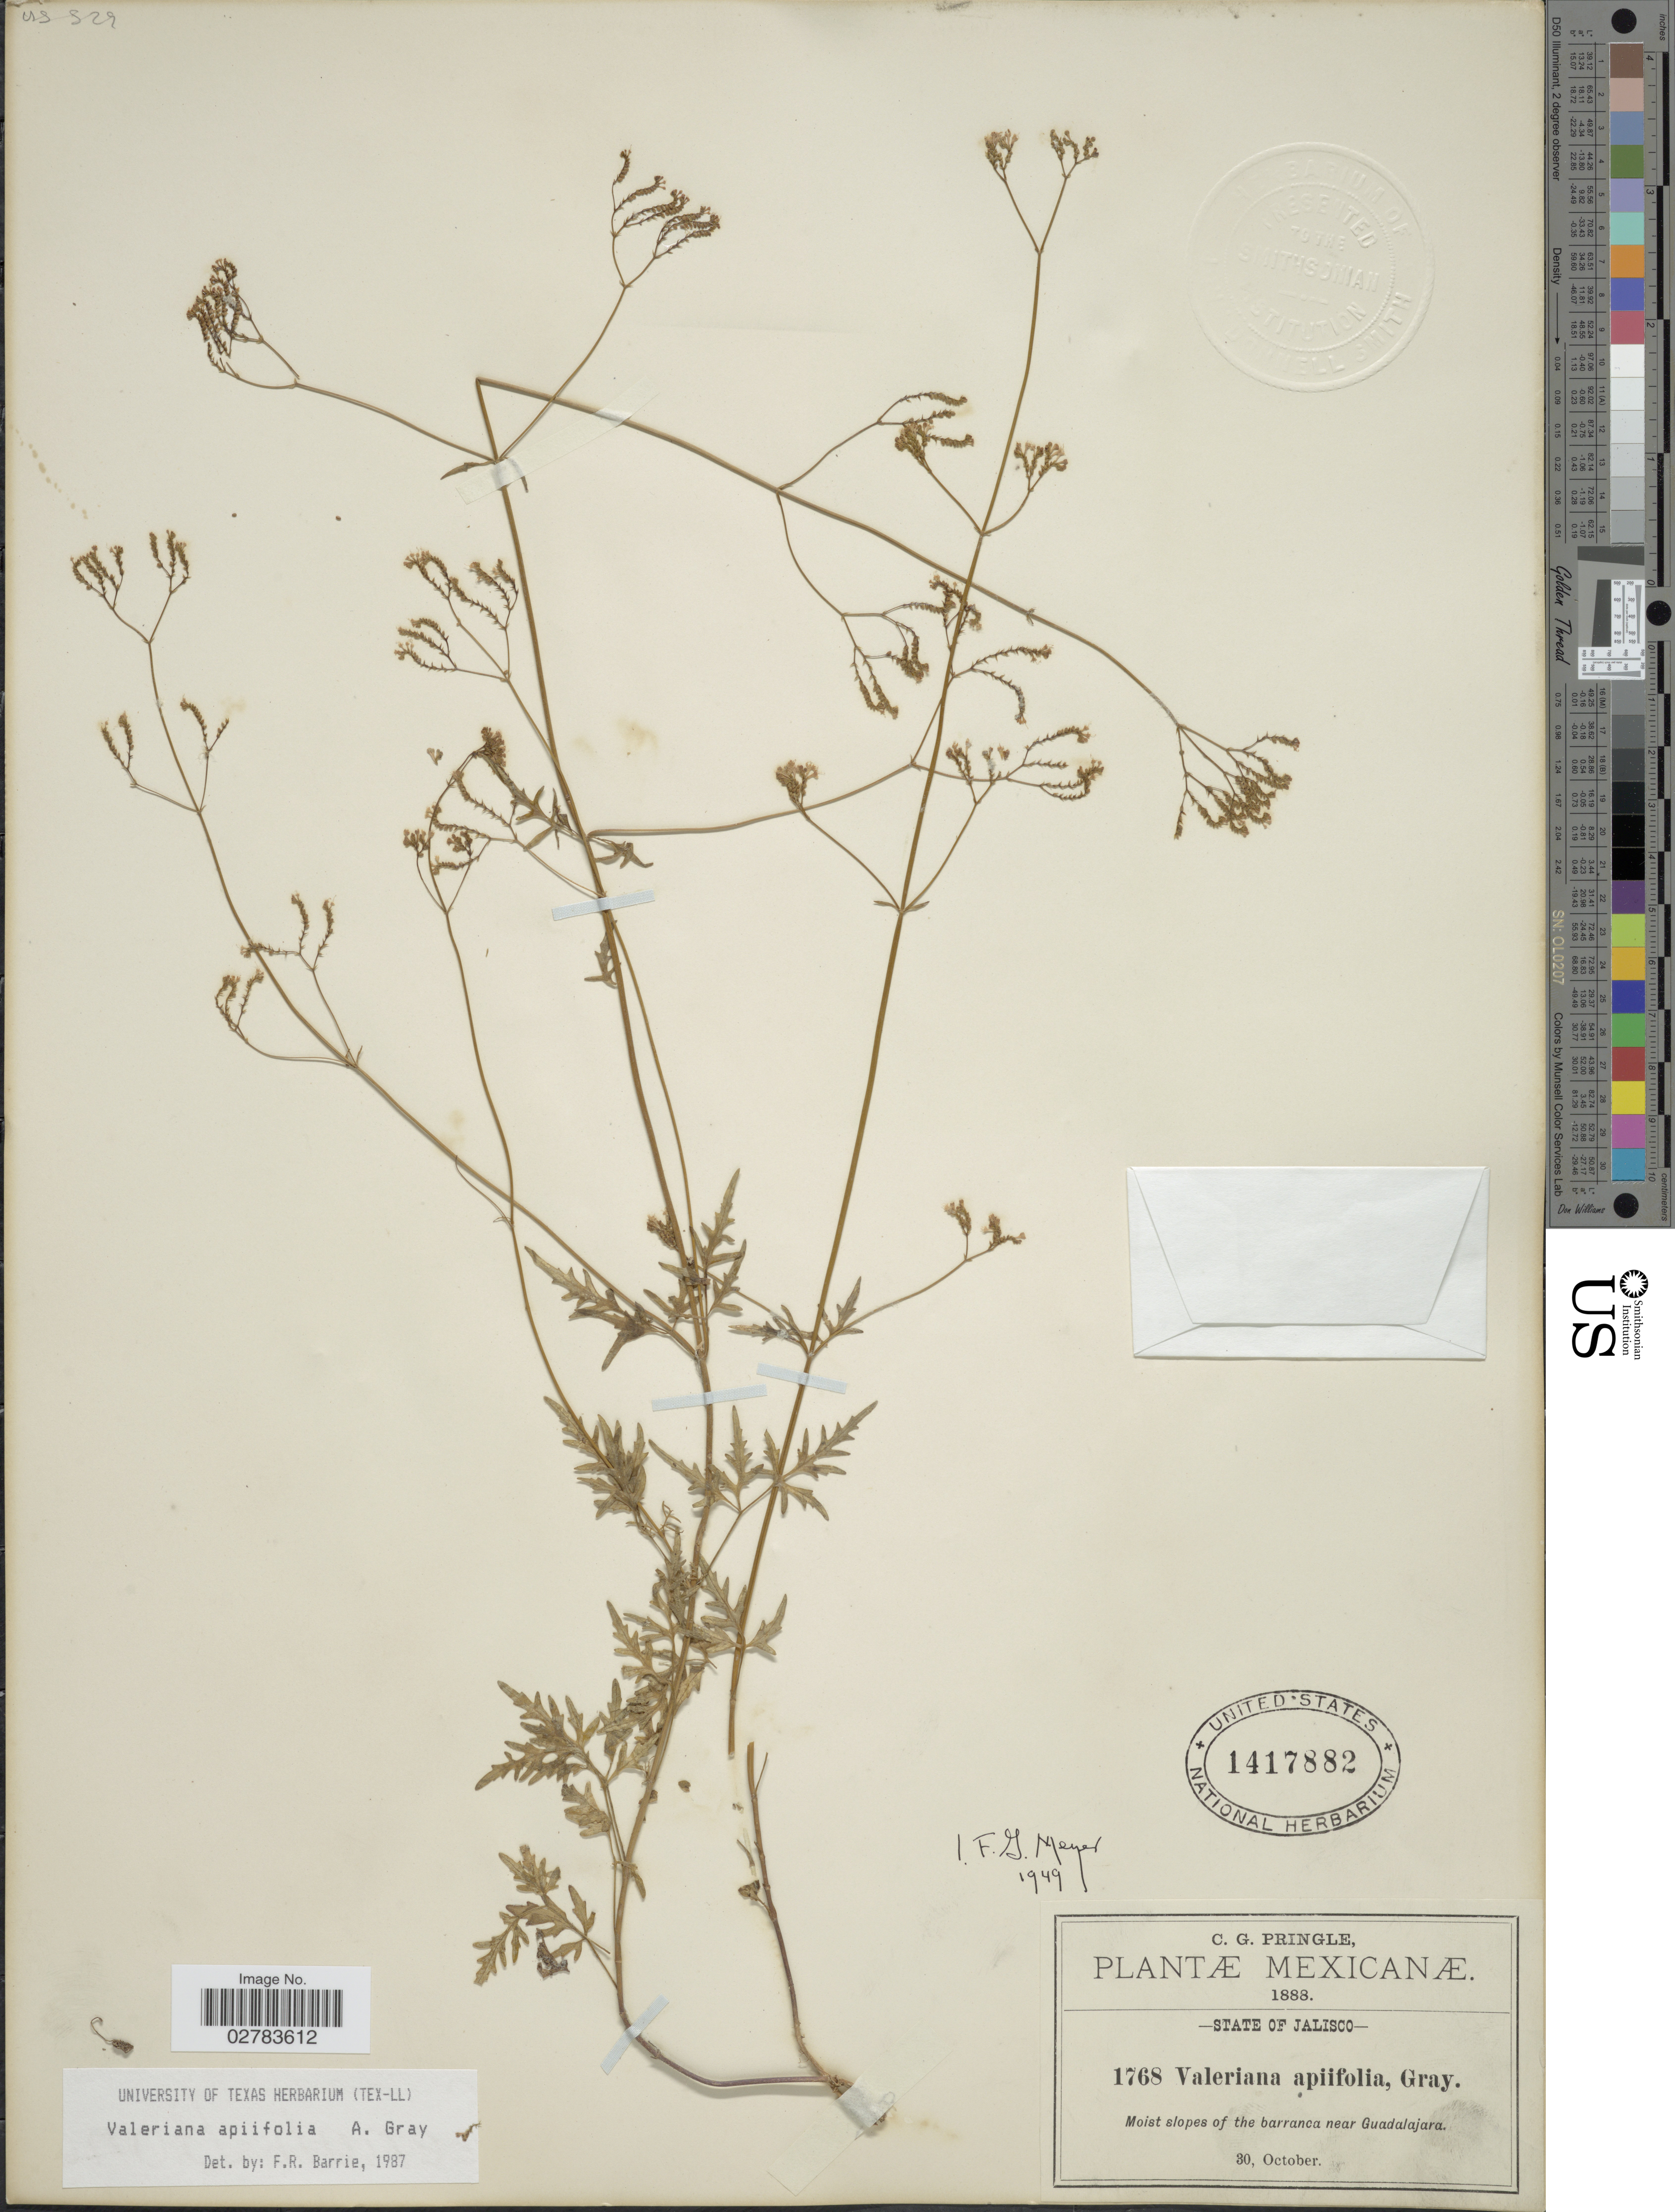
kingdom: Plantae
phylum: Tracheophyta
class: Magnoliopsida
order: Dipsacales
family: Caprifoliaceae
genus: Valeriana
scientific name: Valeriana apiifolia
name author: A. Gray ex S. Watson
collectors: C. G. Pringle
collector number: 1768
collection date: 1888-10-30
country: Mexico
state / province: Jalisco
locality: Moist slopes of the barranca near Guadalajara.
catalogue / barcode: US 1417882